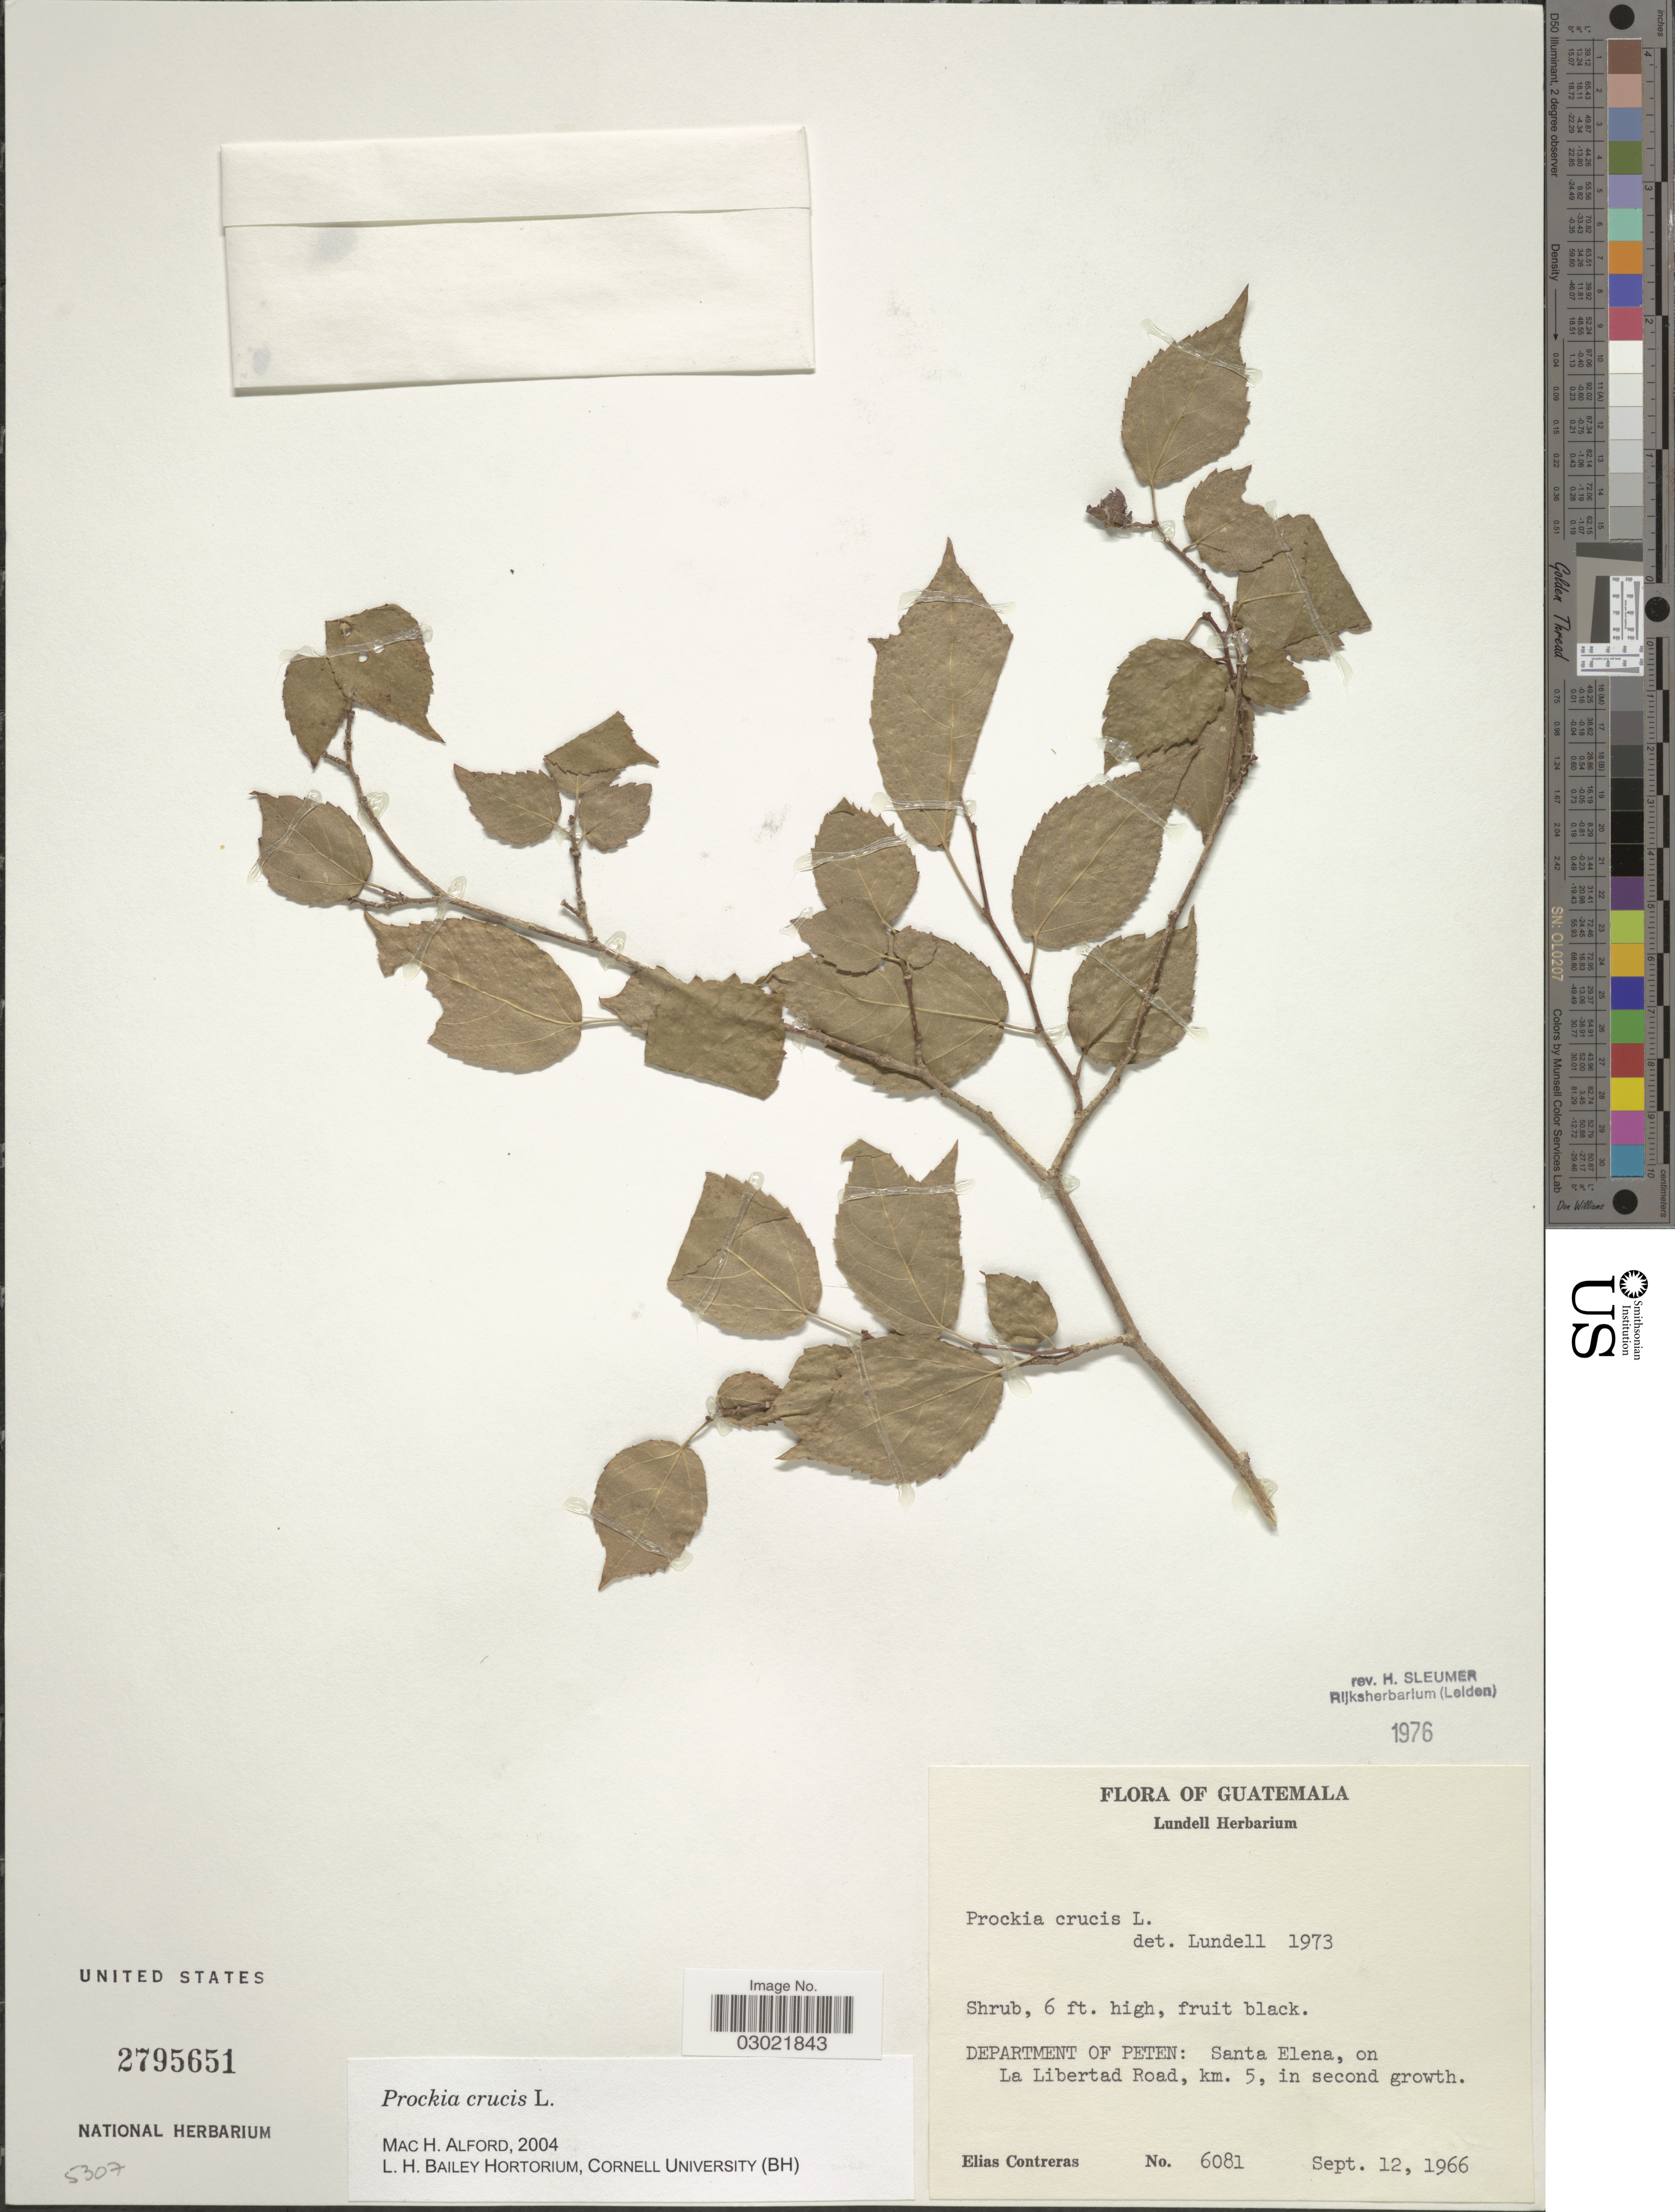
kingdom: Plantae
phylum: Tracheophyta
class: Magnoliopsida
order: Malpighiales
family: Salicaceae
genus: Prockia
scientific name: Prockia crucis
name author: P. Browne ex L.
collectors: E. Contreras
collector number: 6081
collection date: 1966-09-12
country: Guatemala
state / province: El Petén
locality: Department of Peten: Santa Elena, on La Libertad Road, km. 5, in second growth.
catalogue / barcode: US 2795651